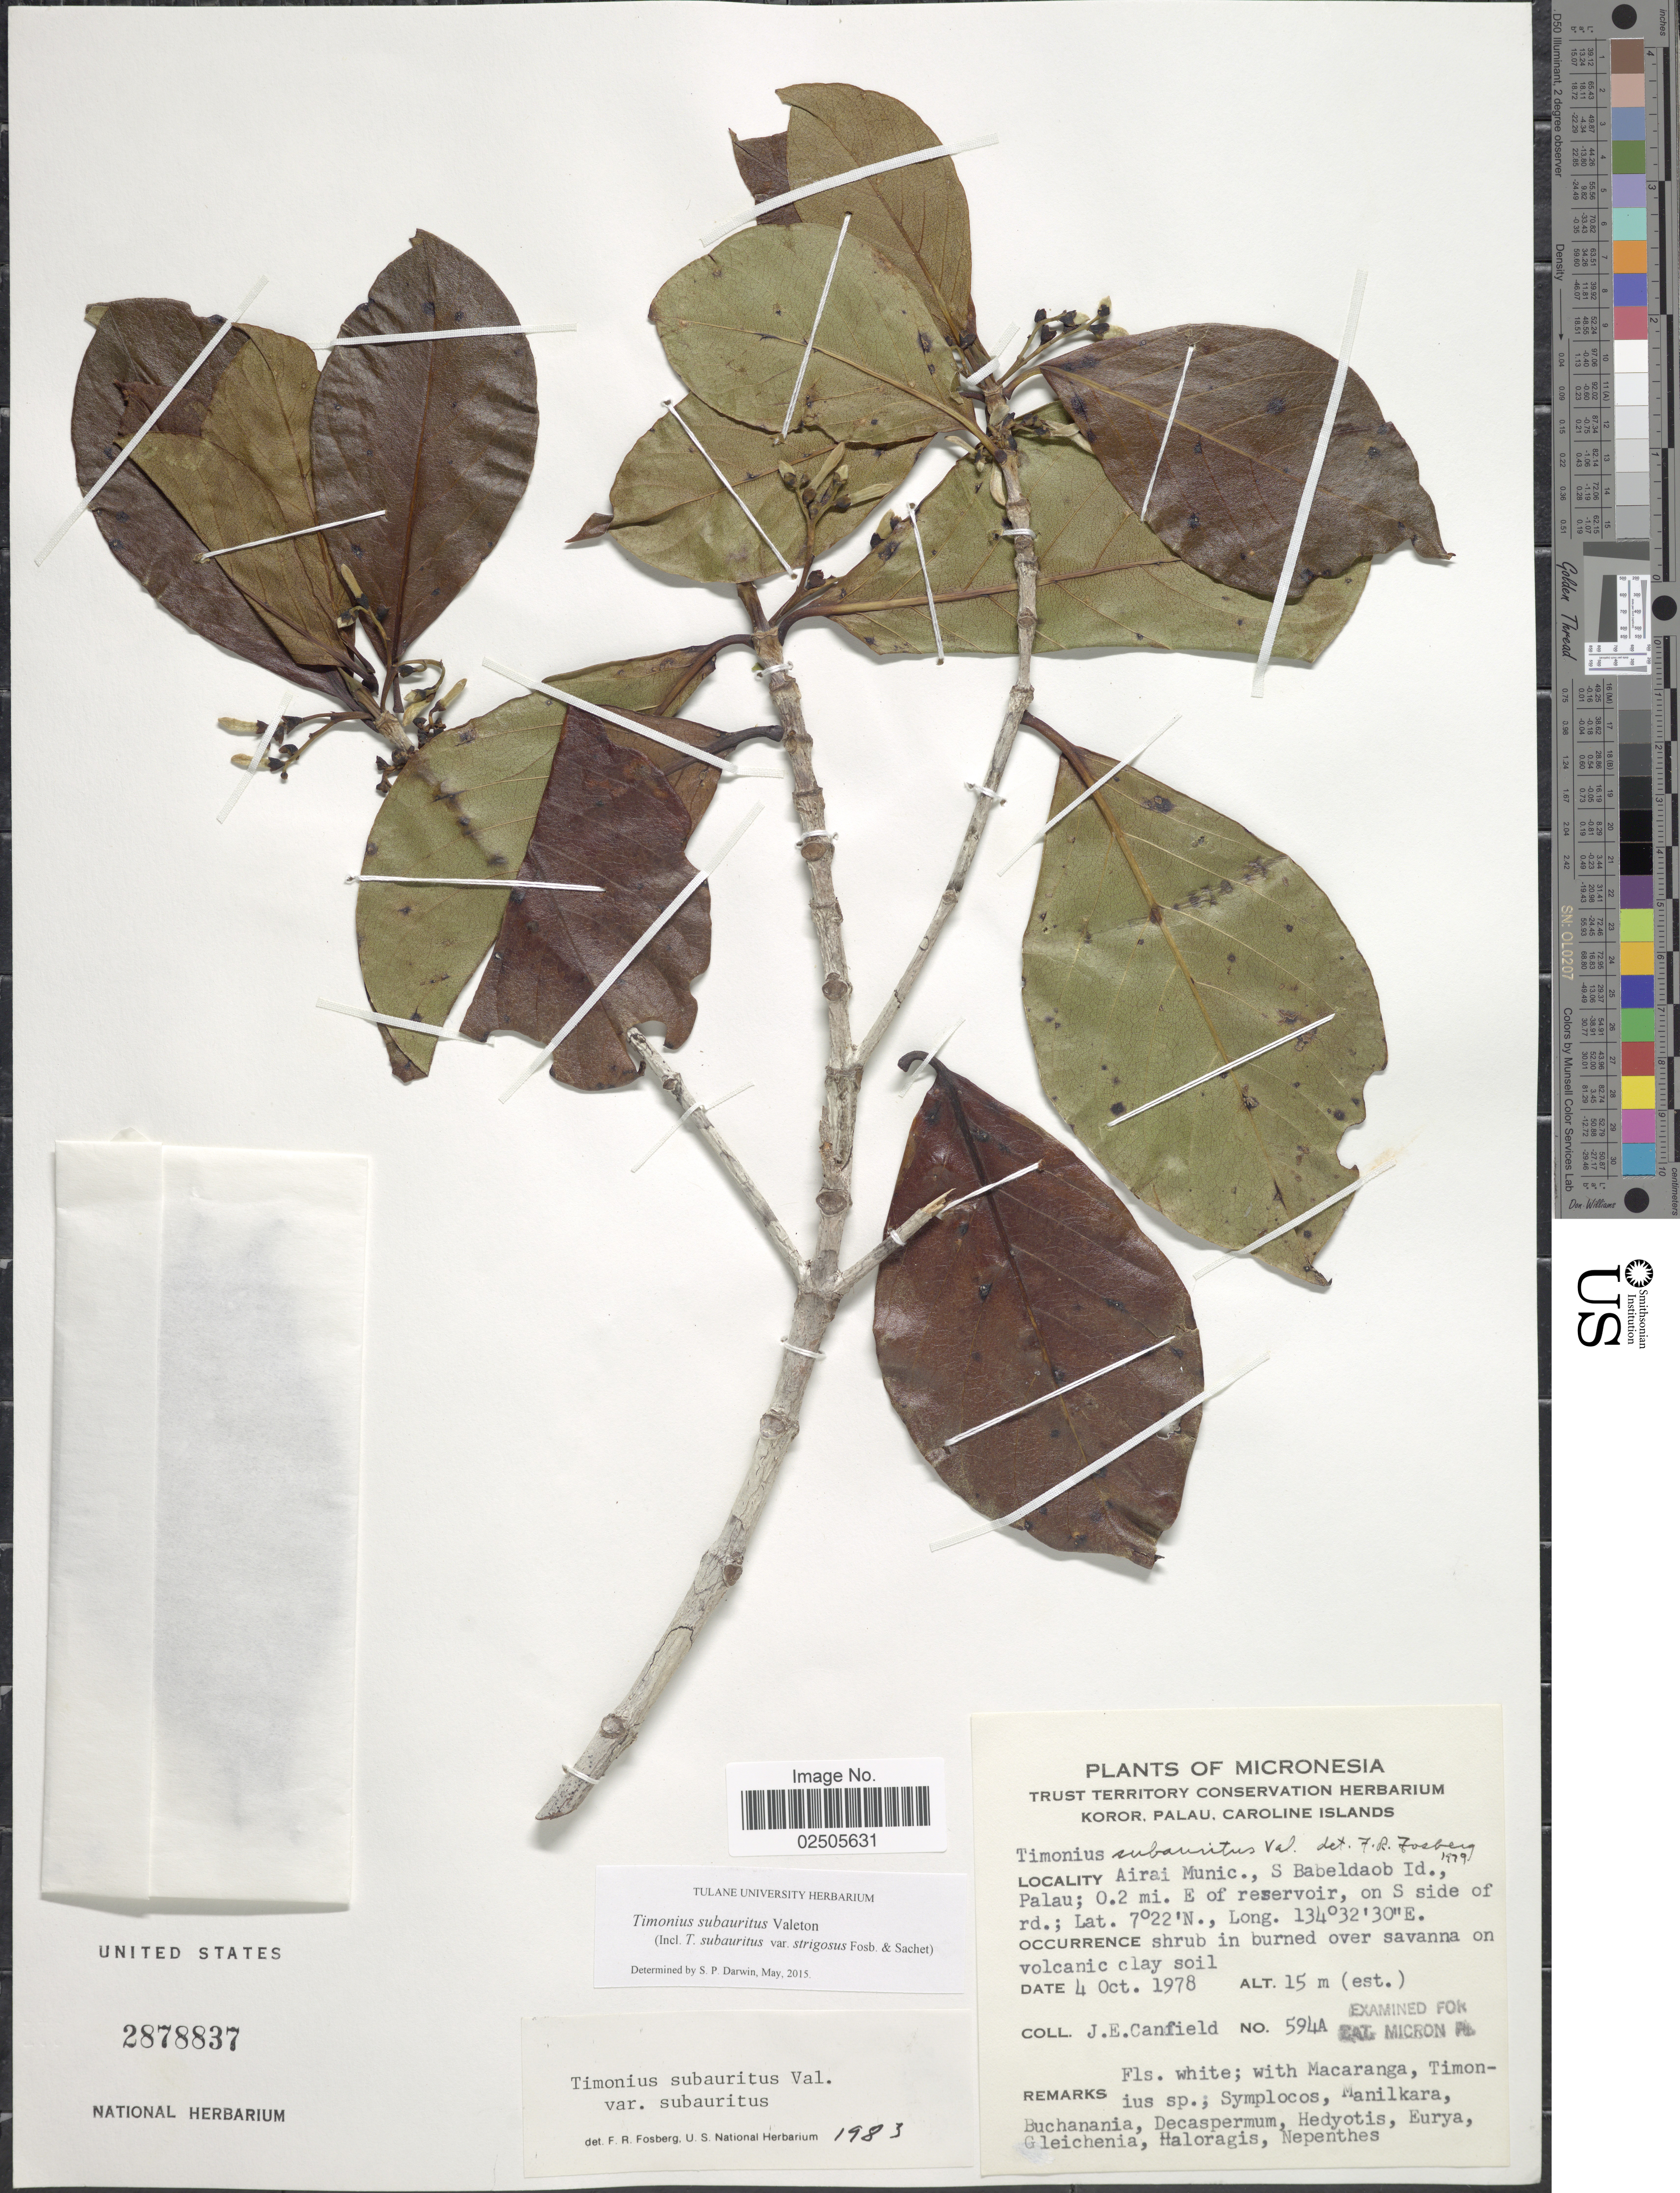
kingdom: Plantae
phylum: Tracheophyta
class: Magnoliopsida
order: Gentianales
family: Rubiaceae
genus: Timonius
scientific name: Timonius subauritus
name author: Valeton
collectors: J. E. Canfield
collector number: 594A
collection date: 1978-10-04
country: Palau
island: Babeldaob [Babelthuap]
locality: Airai Munic., S Babeldaob Id., Palau; 0.2 mi. E of reservoir, on S side of rd.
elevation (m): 15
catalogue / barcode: US 2878837